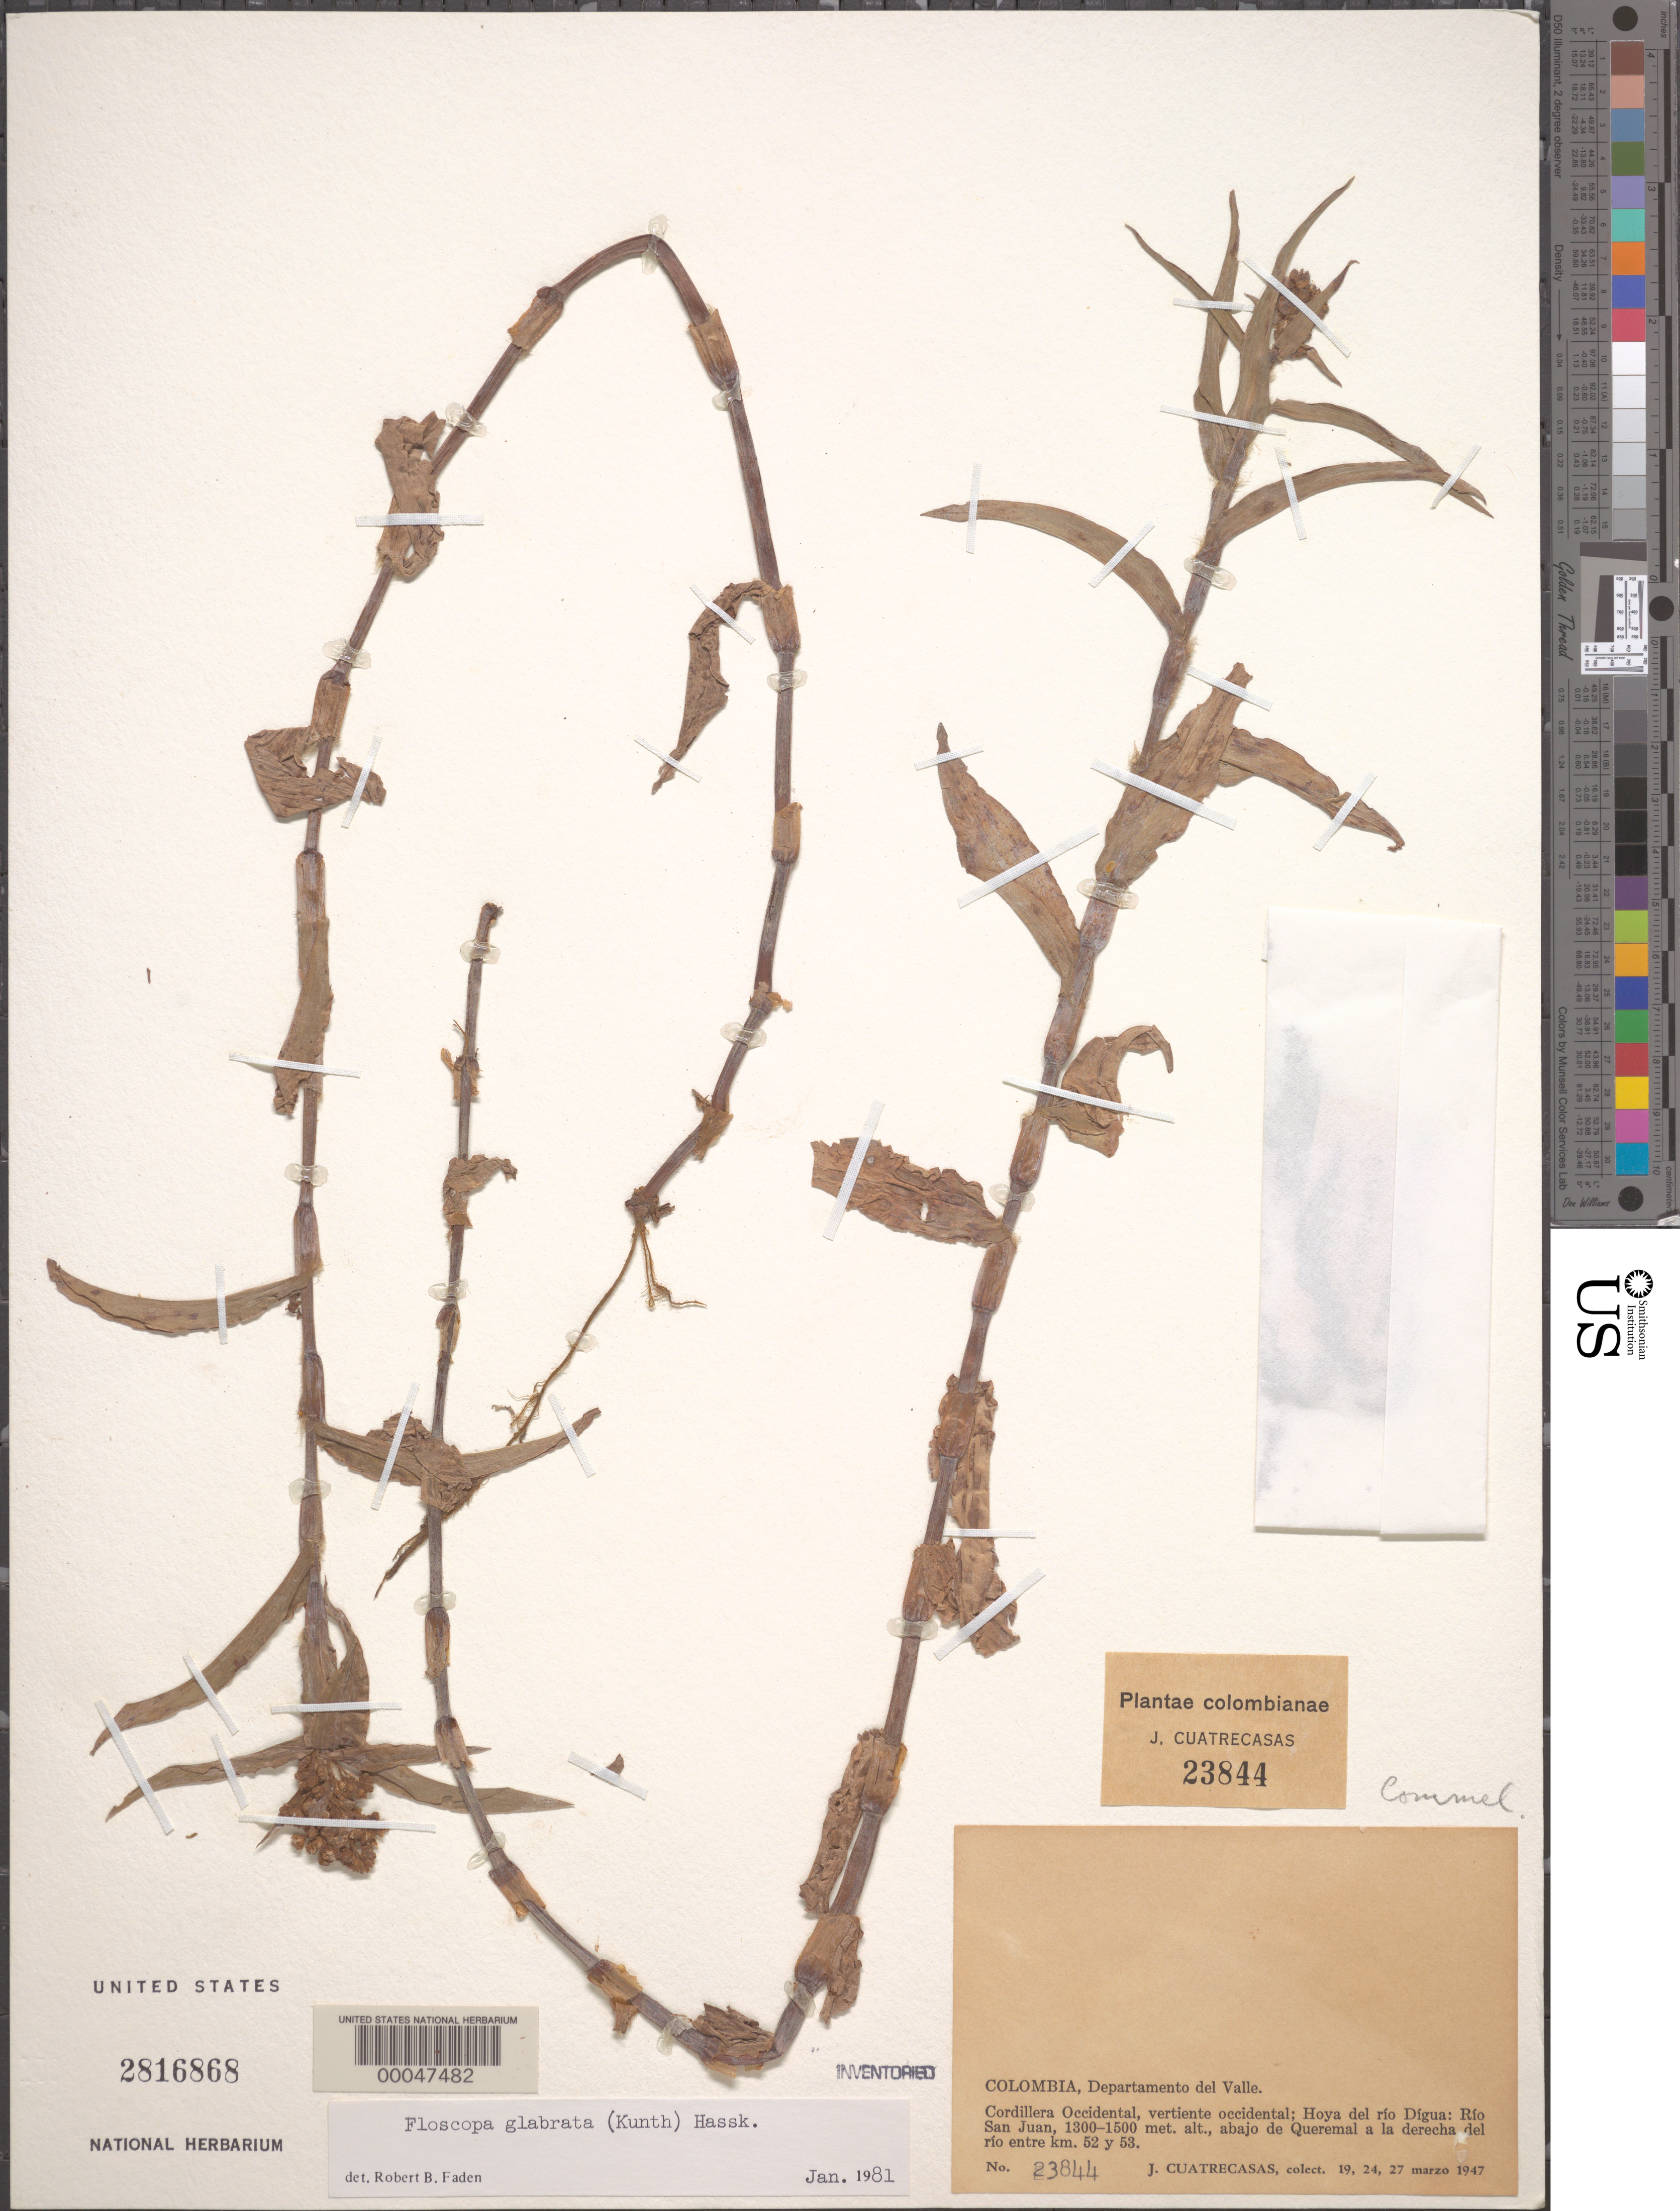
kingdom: Plantae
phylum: Tracheophyta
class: Liliopsida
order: Commelinales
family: Commelinaceae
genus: Floscopa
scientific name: Floscopa glabrata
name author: (Kunth) Hassk.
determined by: Faden, Robert B., (US), Smithsonian Institution - National Museum of Natural History (UNITED STATES)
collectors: J. Cuatrecasas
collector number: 23844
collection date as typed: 19 Mar 1947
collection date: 1947-03-19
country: Colombia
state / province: Valle del Cauca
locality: Cordillera Occidental, near Rio Digua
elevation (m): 1300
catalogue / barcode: US 2816868